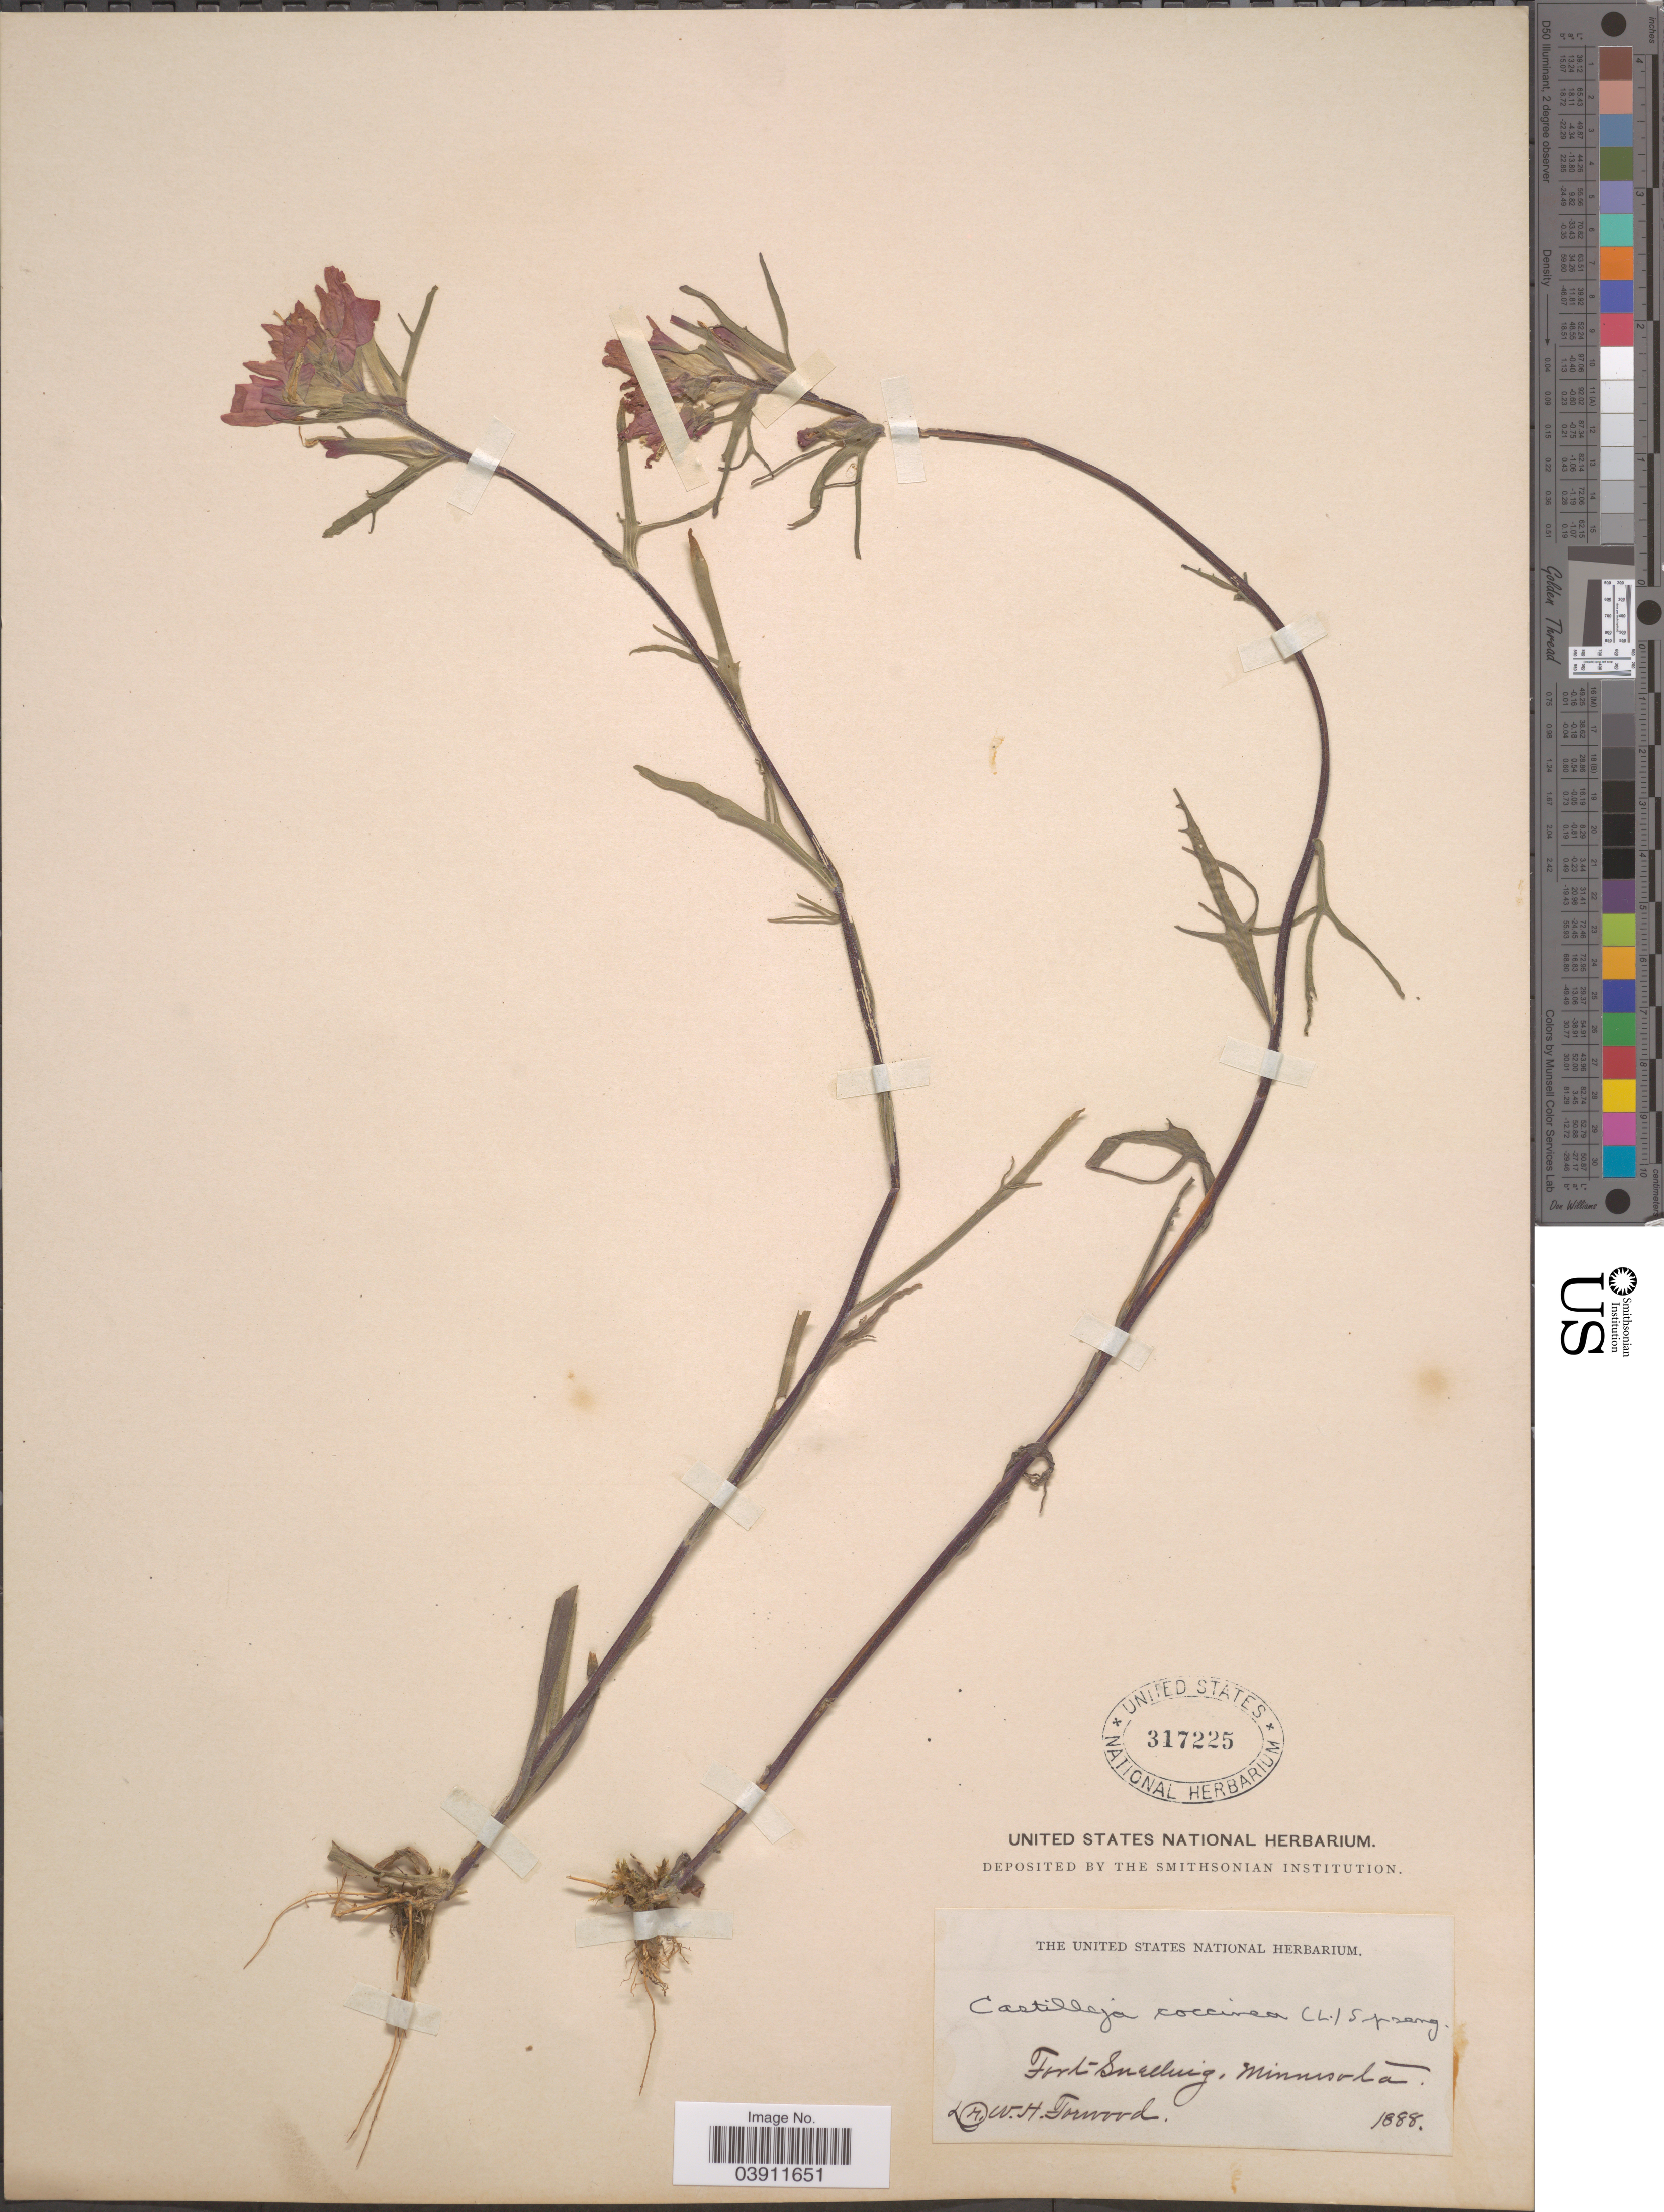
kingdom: Plantae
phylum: Tracheophyta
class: Magnoliopsida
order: Lamiales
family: Orobanchaceae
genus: Castilleja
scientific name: Castilleja coccinea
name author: (L.) Spreng.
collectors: W. Forwood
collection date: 1888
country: United States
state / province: Minnesota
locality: Fort Snelling.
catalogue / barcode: US 317225